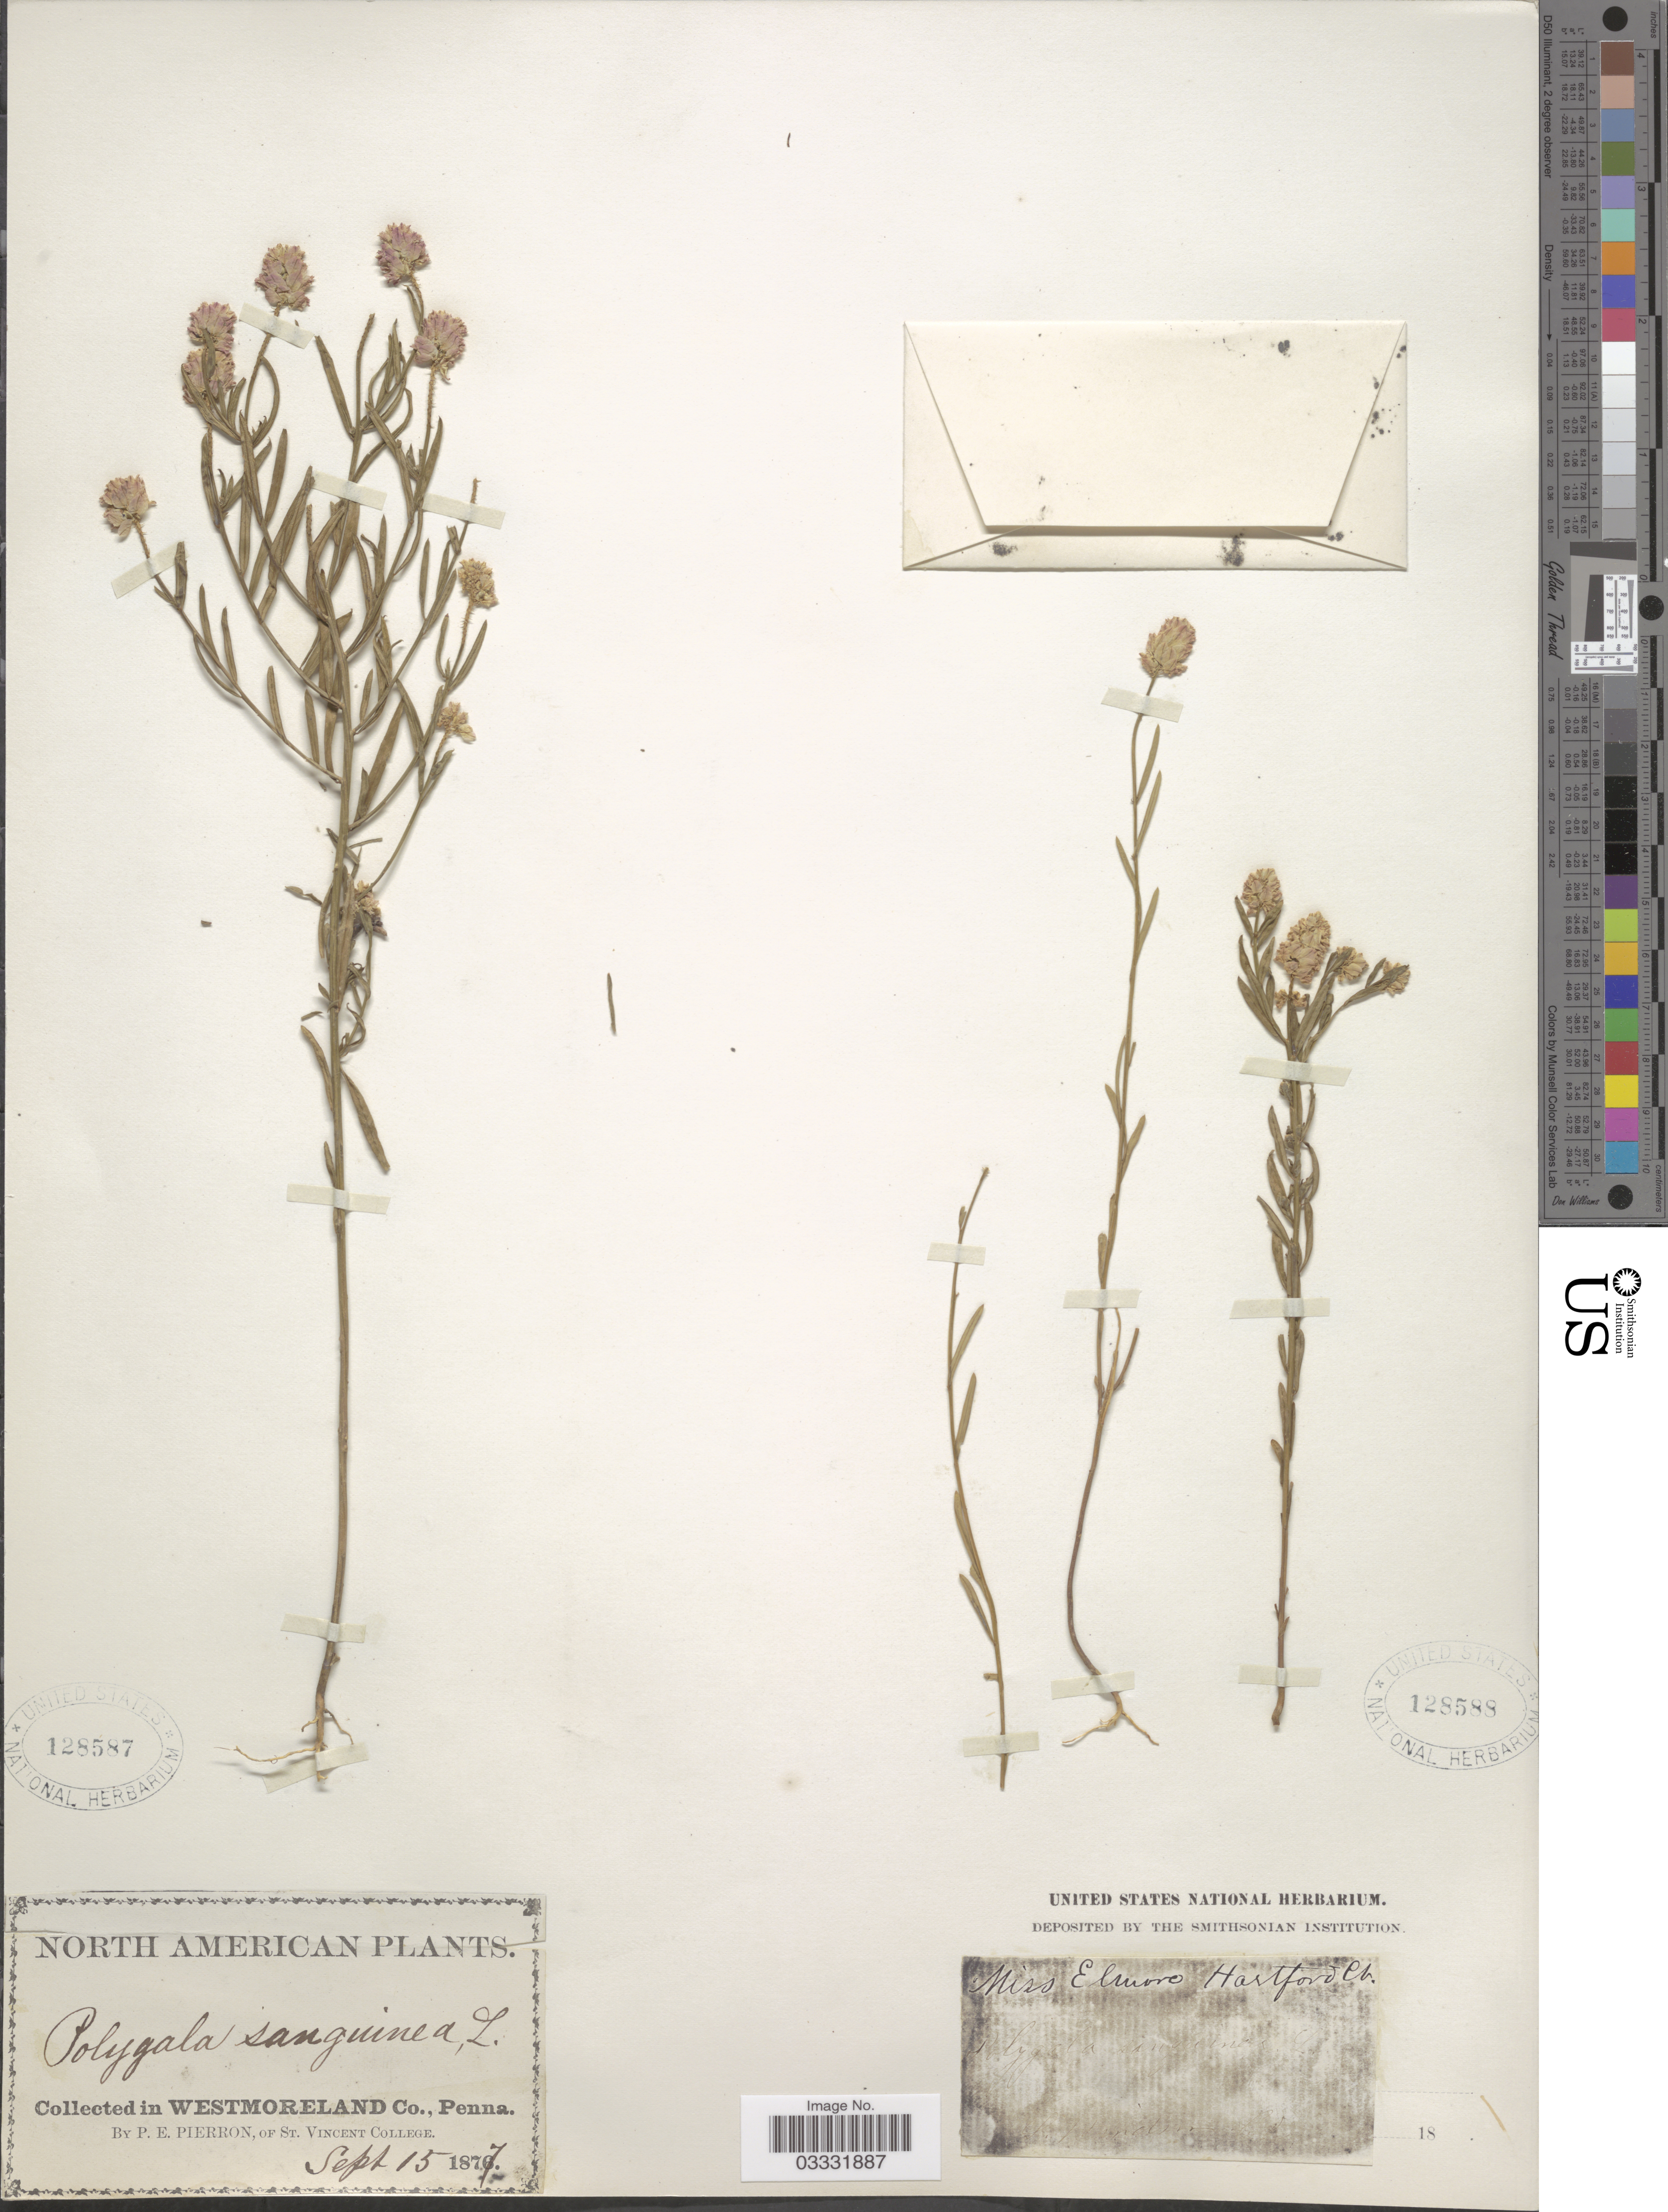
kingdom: Plantae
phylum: Tracheophyta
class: Magnoliopsida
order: Fabales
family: Polygalaceae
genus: Polygala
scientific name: Polygala sanguinea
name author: L.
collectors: -. Elmore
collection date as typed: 18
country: United States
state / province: Connecticut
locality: Hartford Ct.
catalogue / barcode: US 128588-2